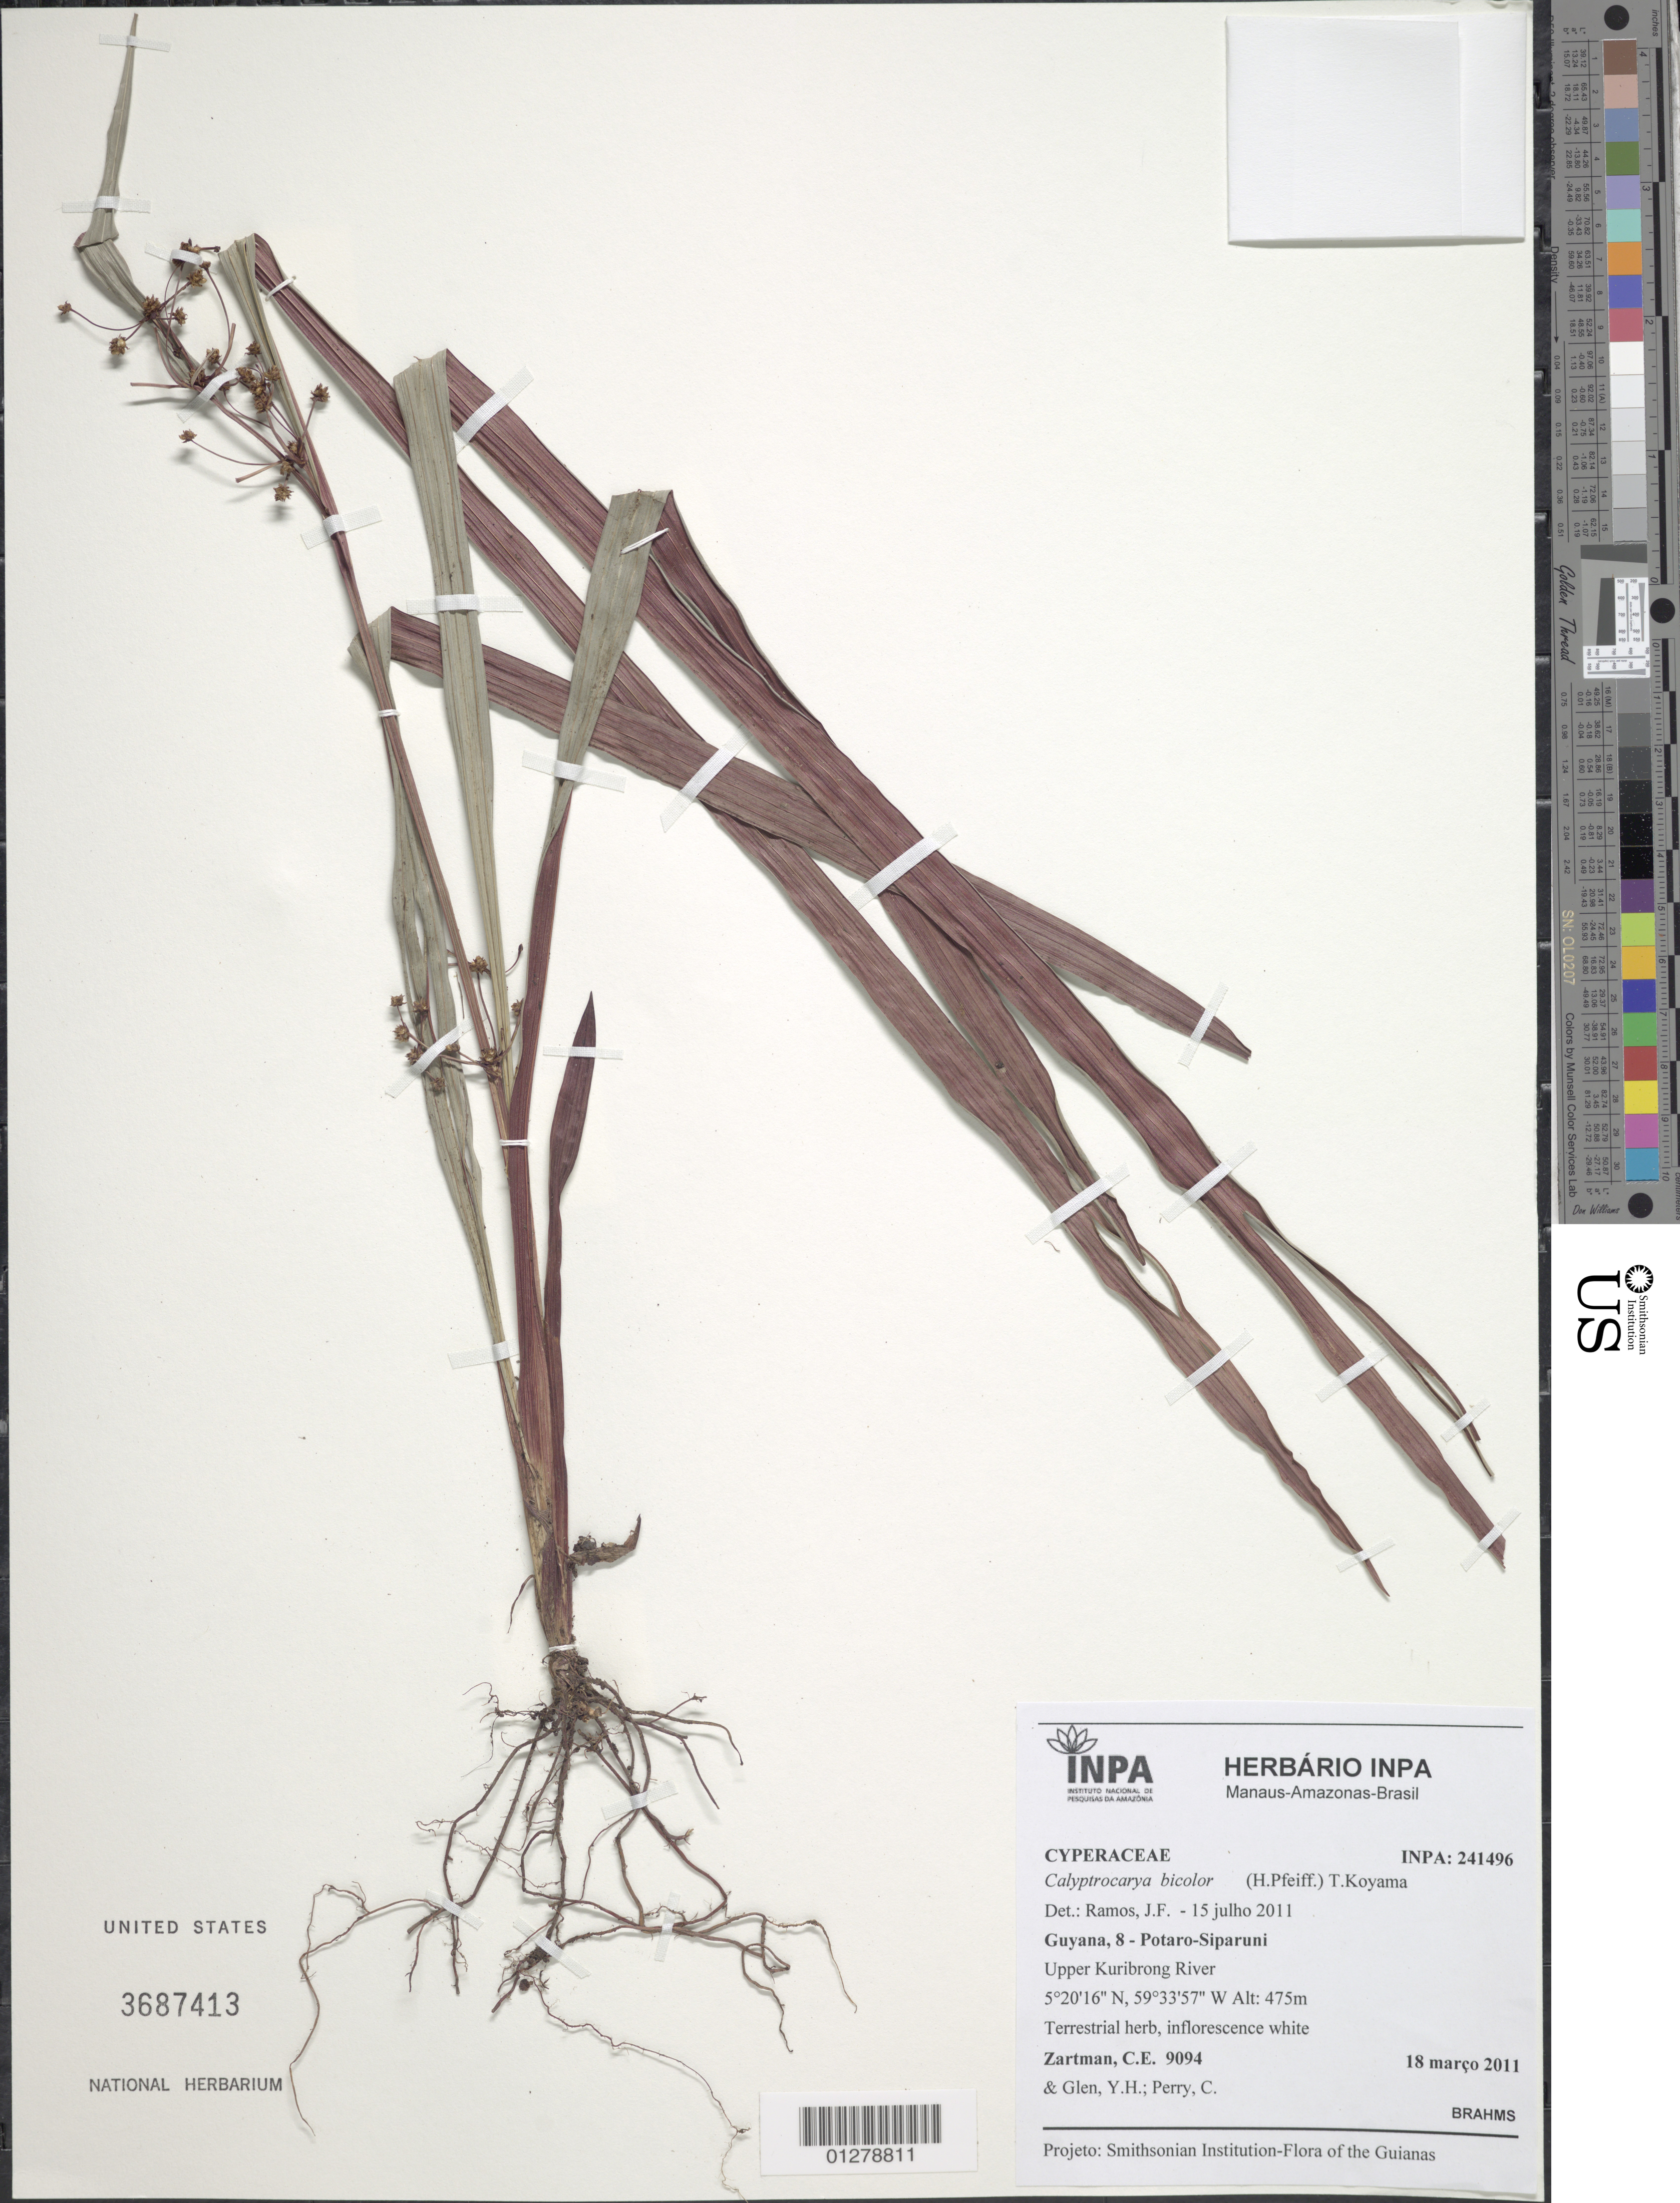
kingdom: Plantae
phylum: Tracheophyta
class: Liliopsida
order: Poales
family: Cyperaceae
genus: Calyptrocarya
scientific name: Calyptrocarya bicolor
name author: (H. Pfeiff.) T. Koyama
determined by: Ramos, J. F.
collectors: C. Zartman, Y. Glen & C. Perry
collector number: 9094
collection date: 2011-03-18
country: Guyana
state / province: Potaro-Siparuni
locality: Upper Kuribrong River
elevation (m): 475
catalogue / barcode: US 3687413